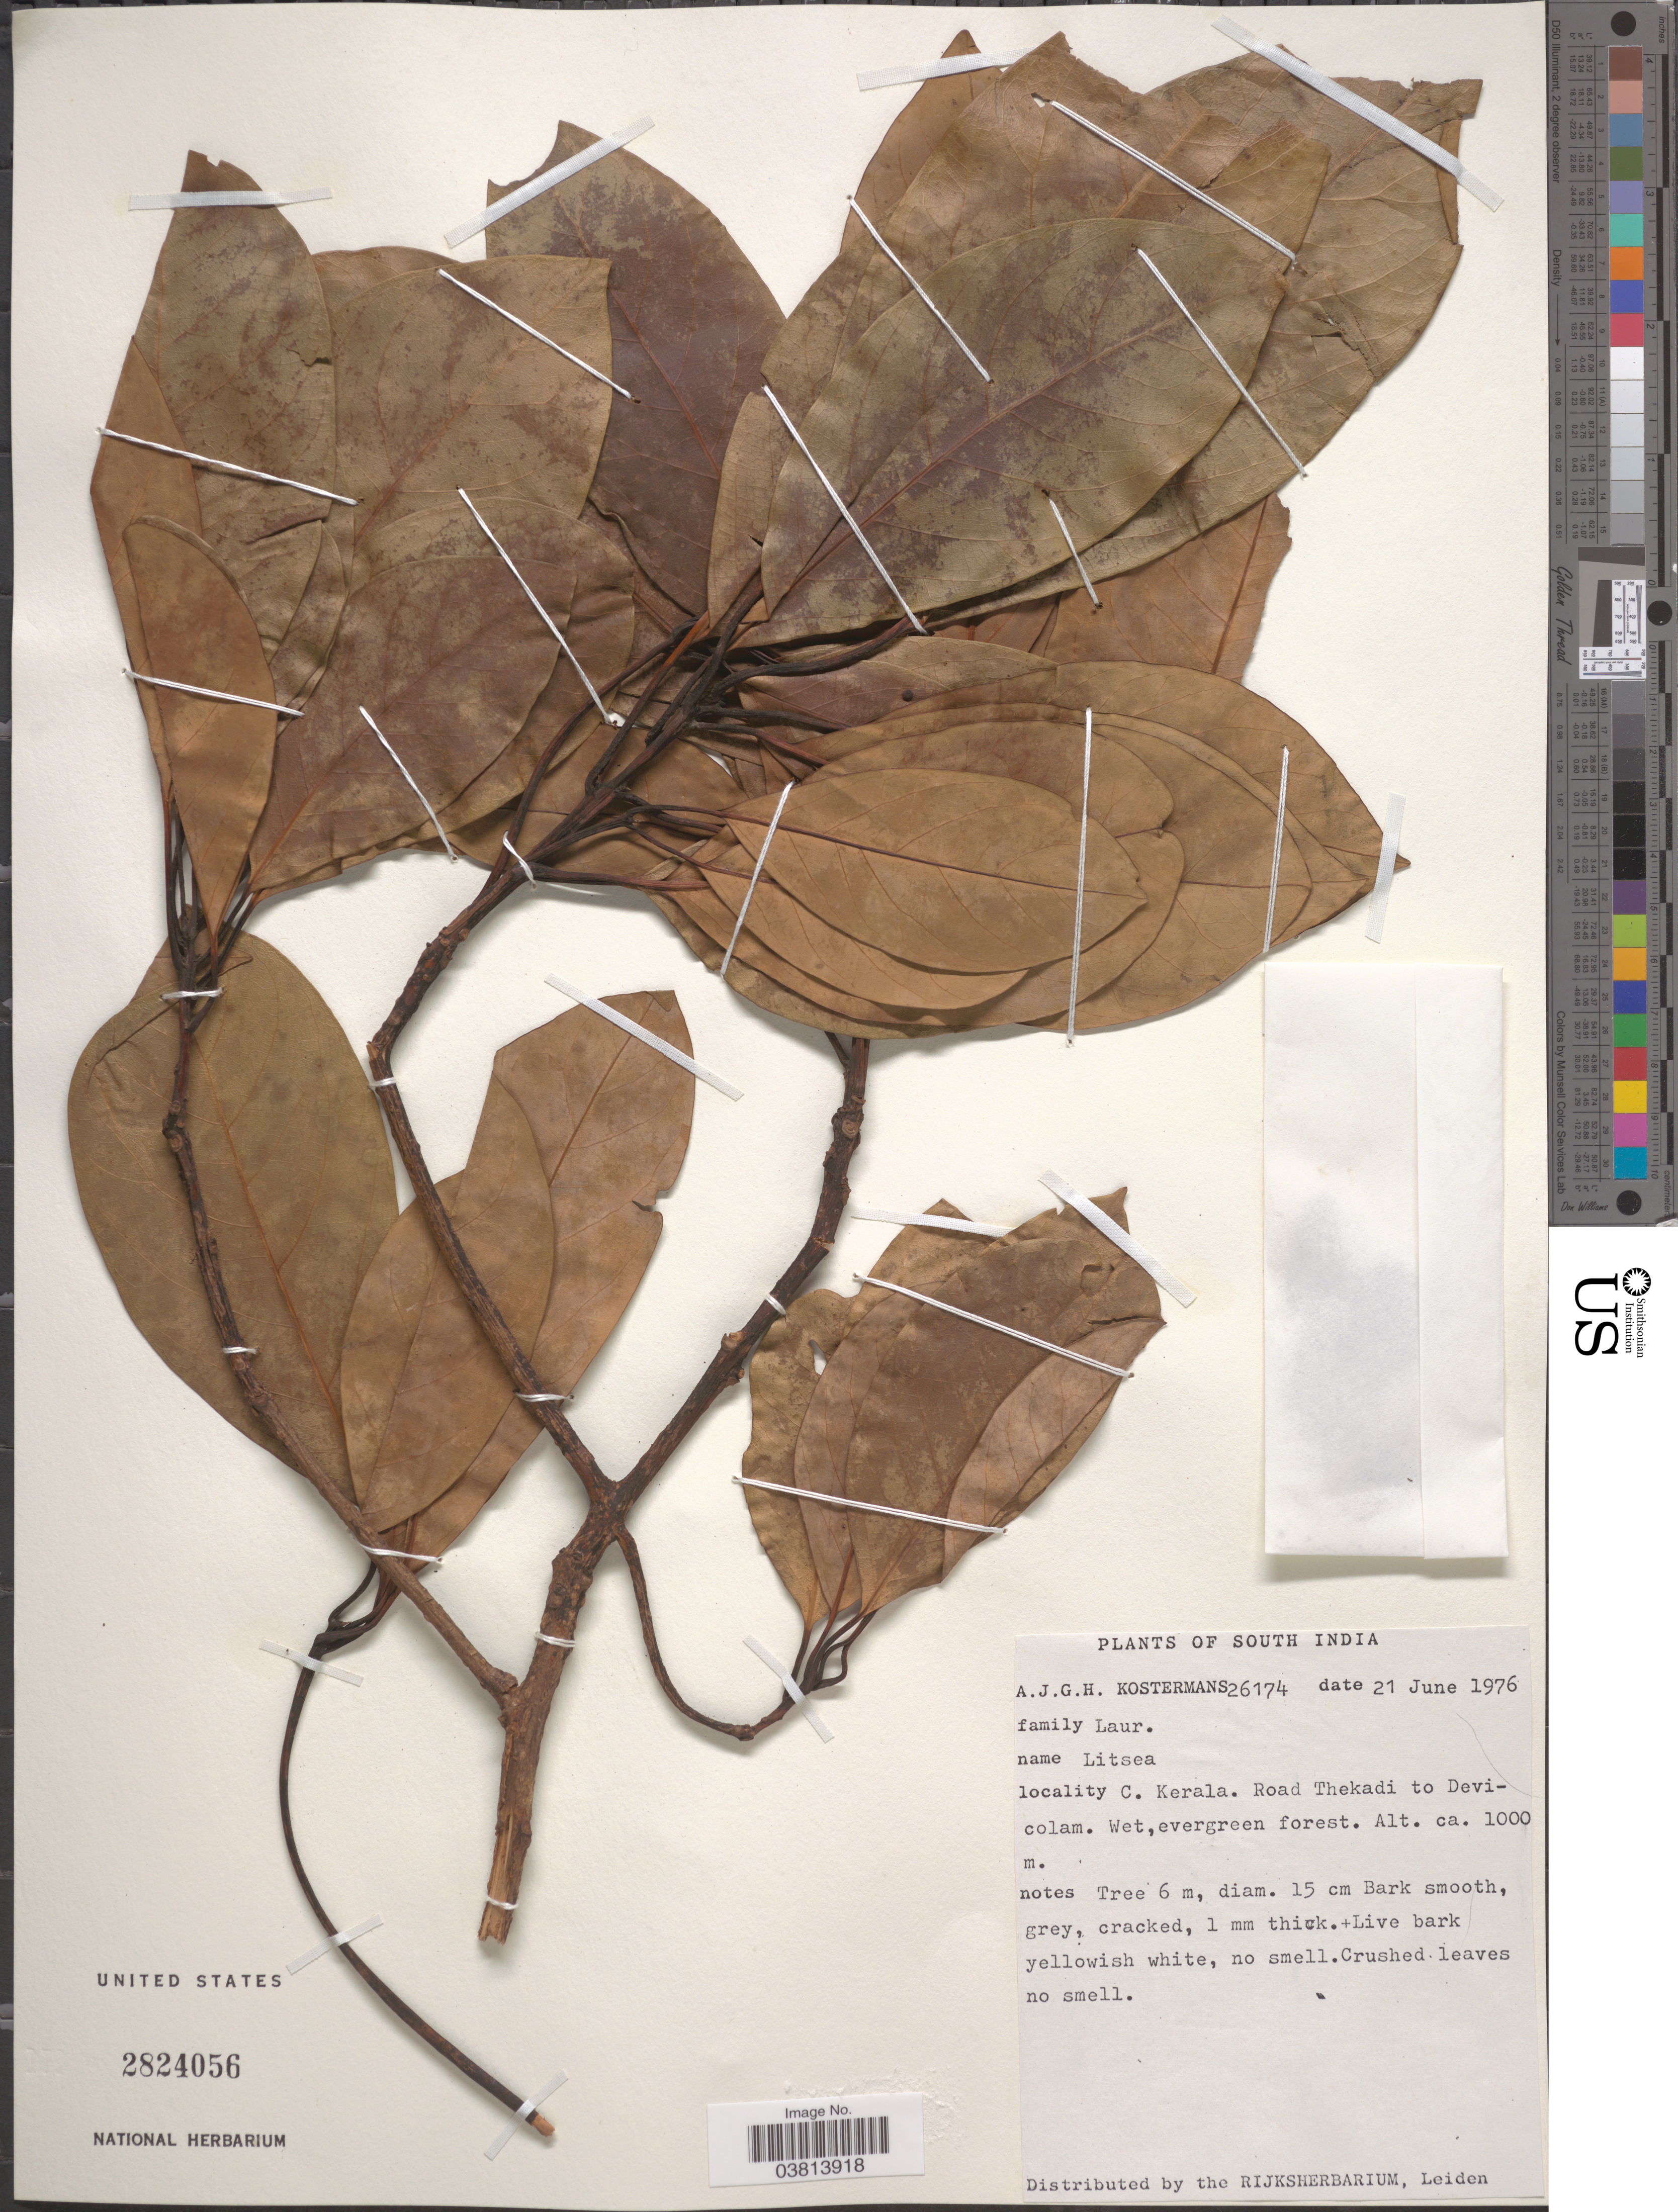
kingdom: Plantae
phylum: Tracheophyta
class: Magnoliopsida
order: Laurales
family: Lauraceae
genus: Litsea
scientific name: Litsea sp.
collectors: A. J. G. Kostermans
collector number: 26174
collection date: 1976-06-21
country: India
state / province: Kerala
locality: South India. C. Kerala. Road Thekadi to Devicolam.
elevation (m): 1000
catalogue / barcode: US 2824056